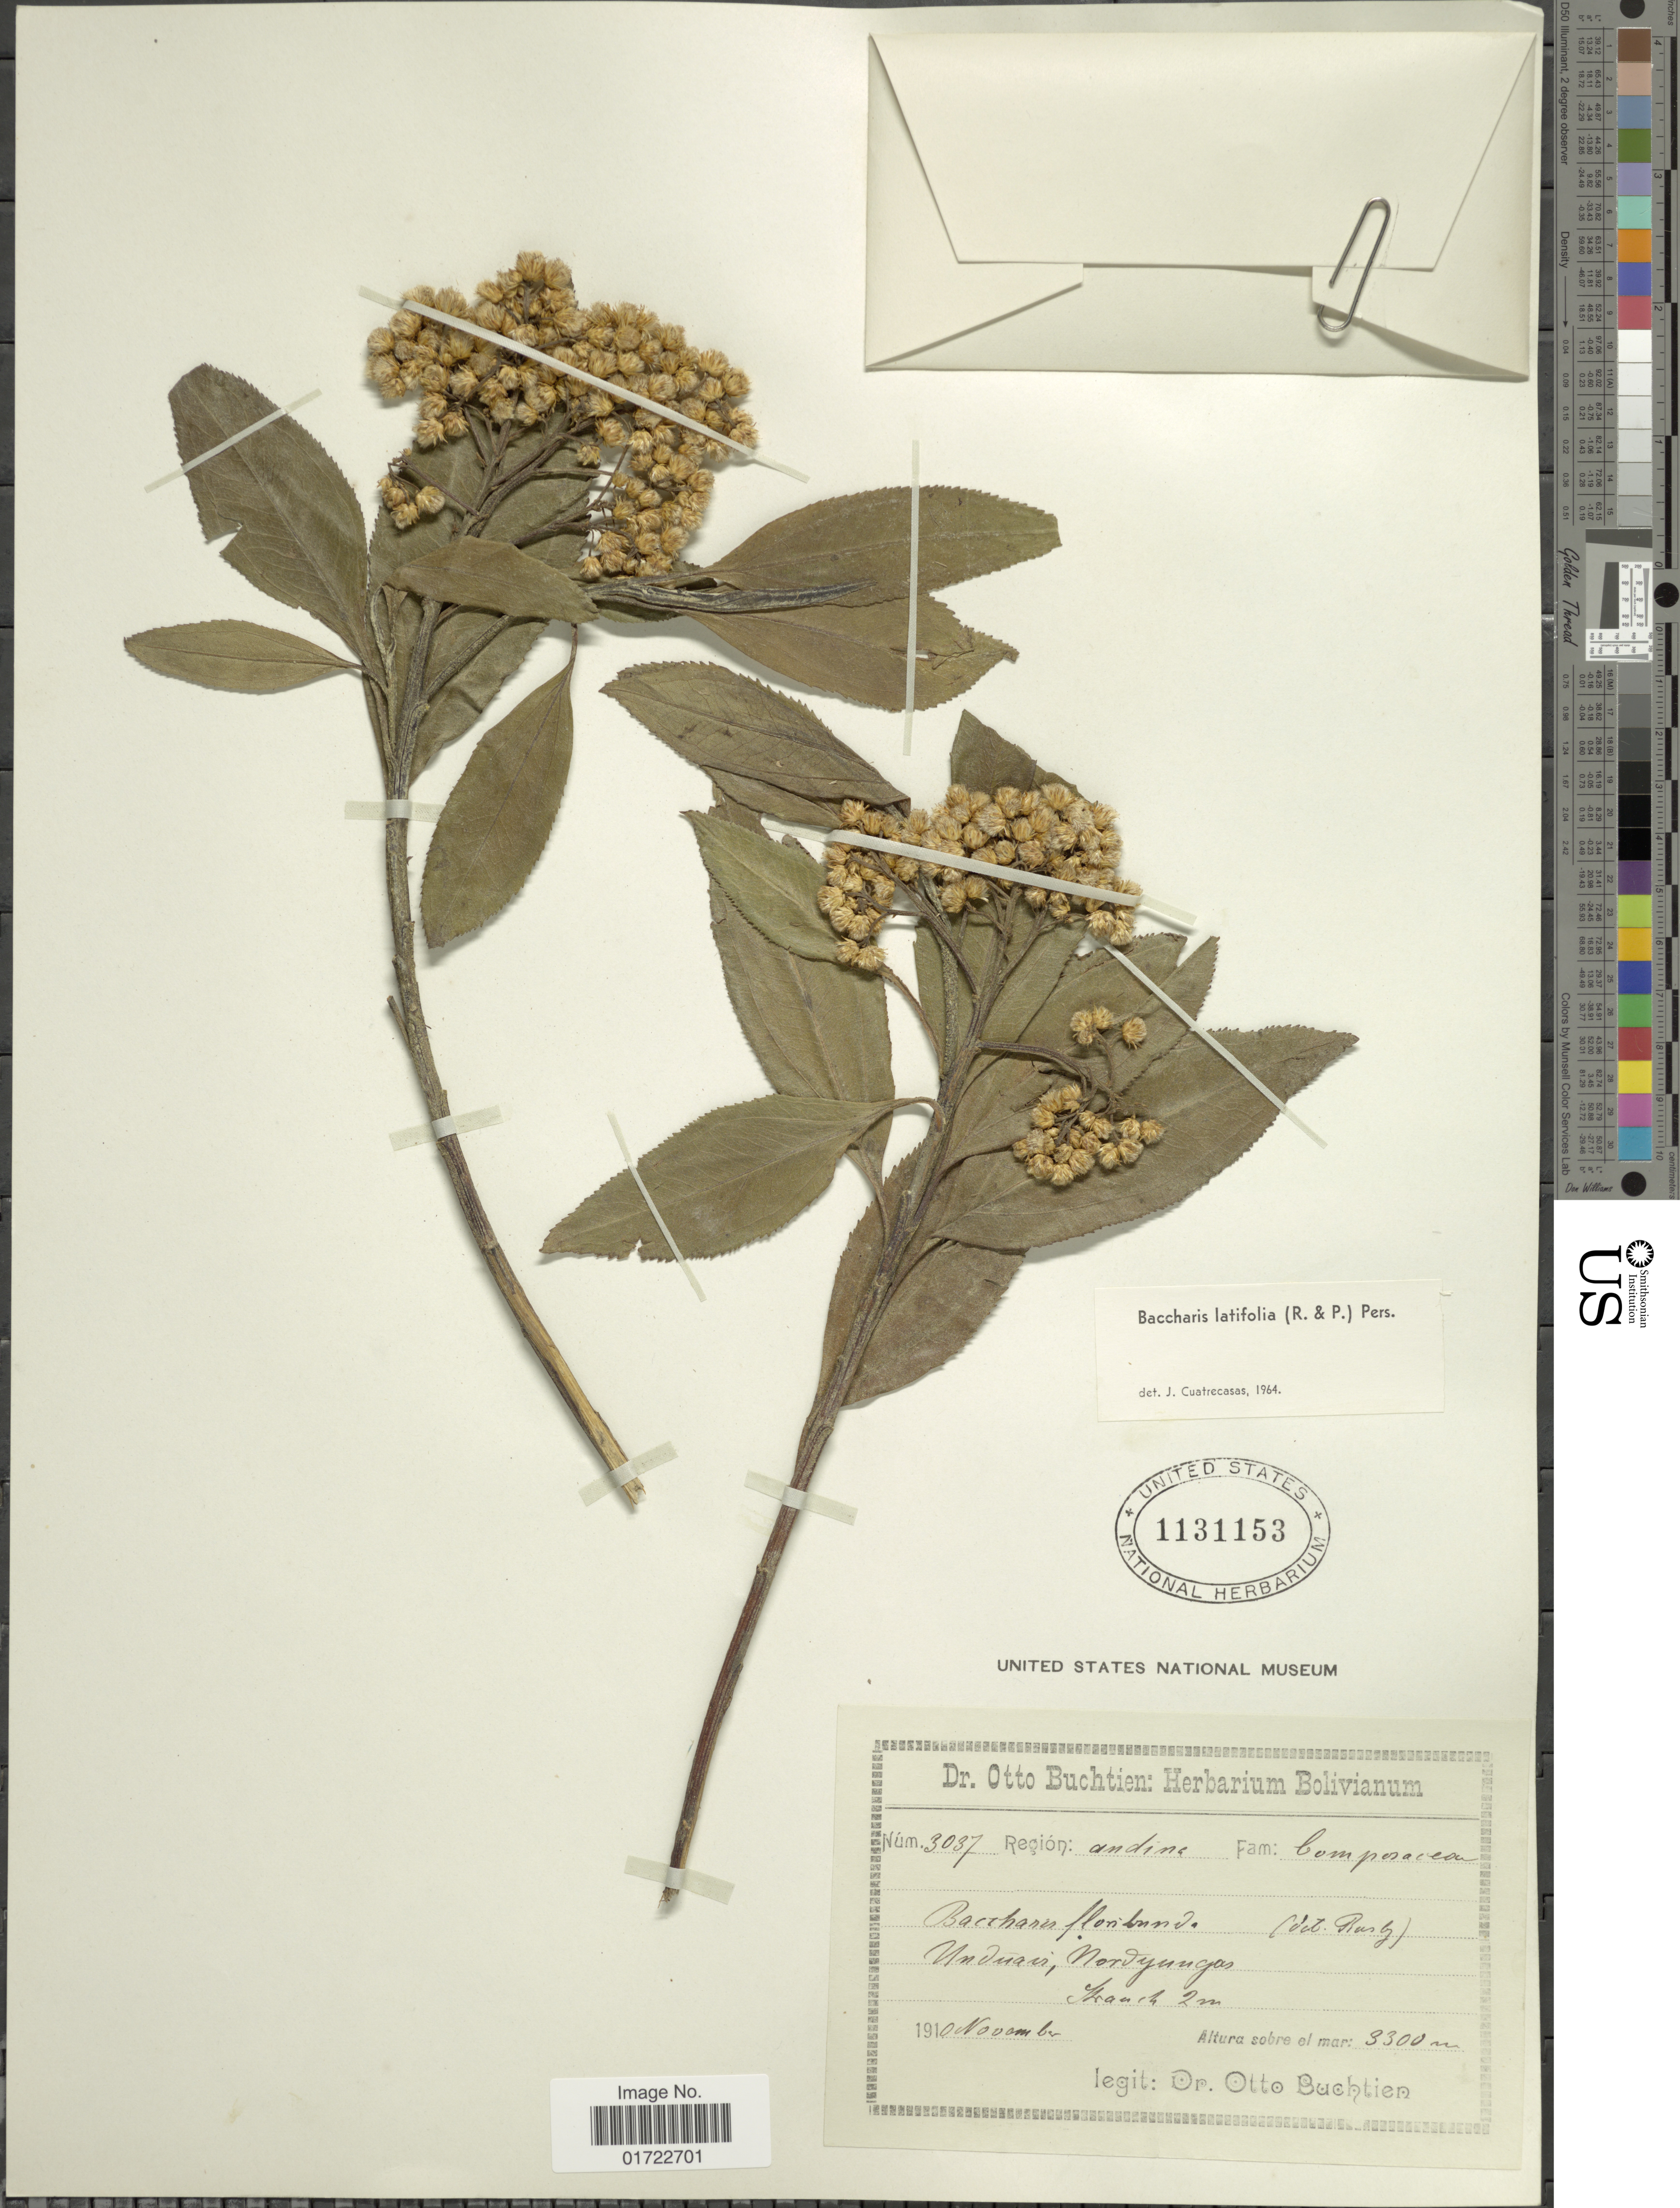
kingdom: Plantae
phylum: Tracheophyta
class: Magnoliopsida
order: Asterales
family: Asteraceae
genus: Baccharis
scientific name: Baccharis latifolia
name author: (Ruiz & Pav.) Pers.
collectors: O. Buchtien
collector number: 3037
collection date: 1910-11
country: Bolivia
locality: Unduavi, Noryungas.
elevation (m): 3300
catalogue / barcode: US 1131153